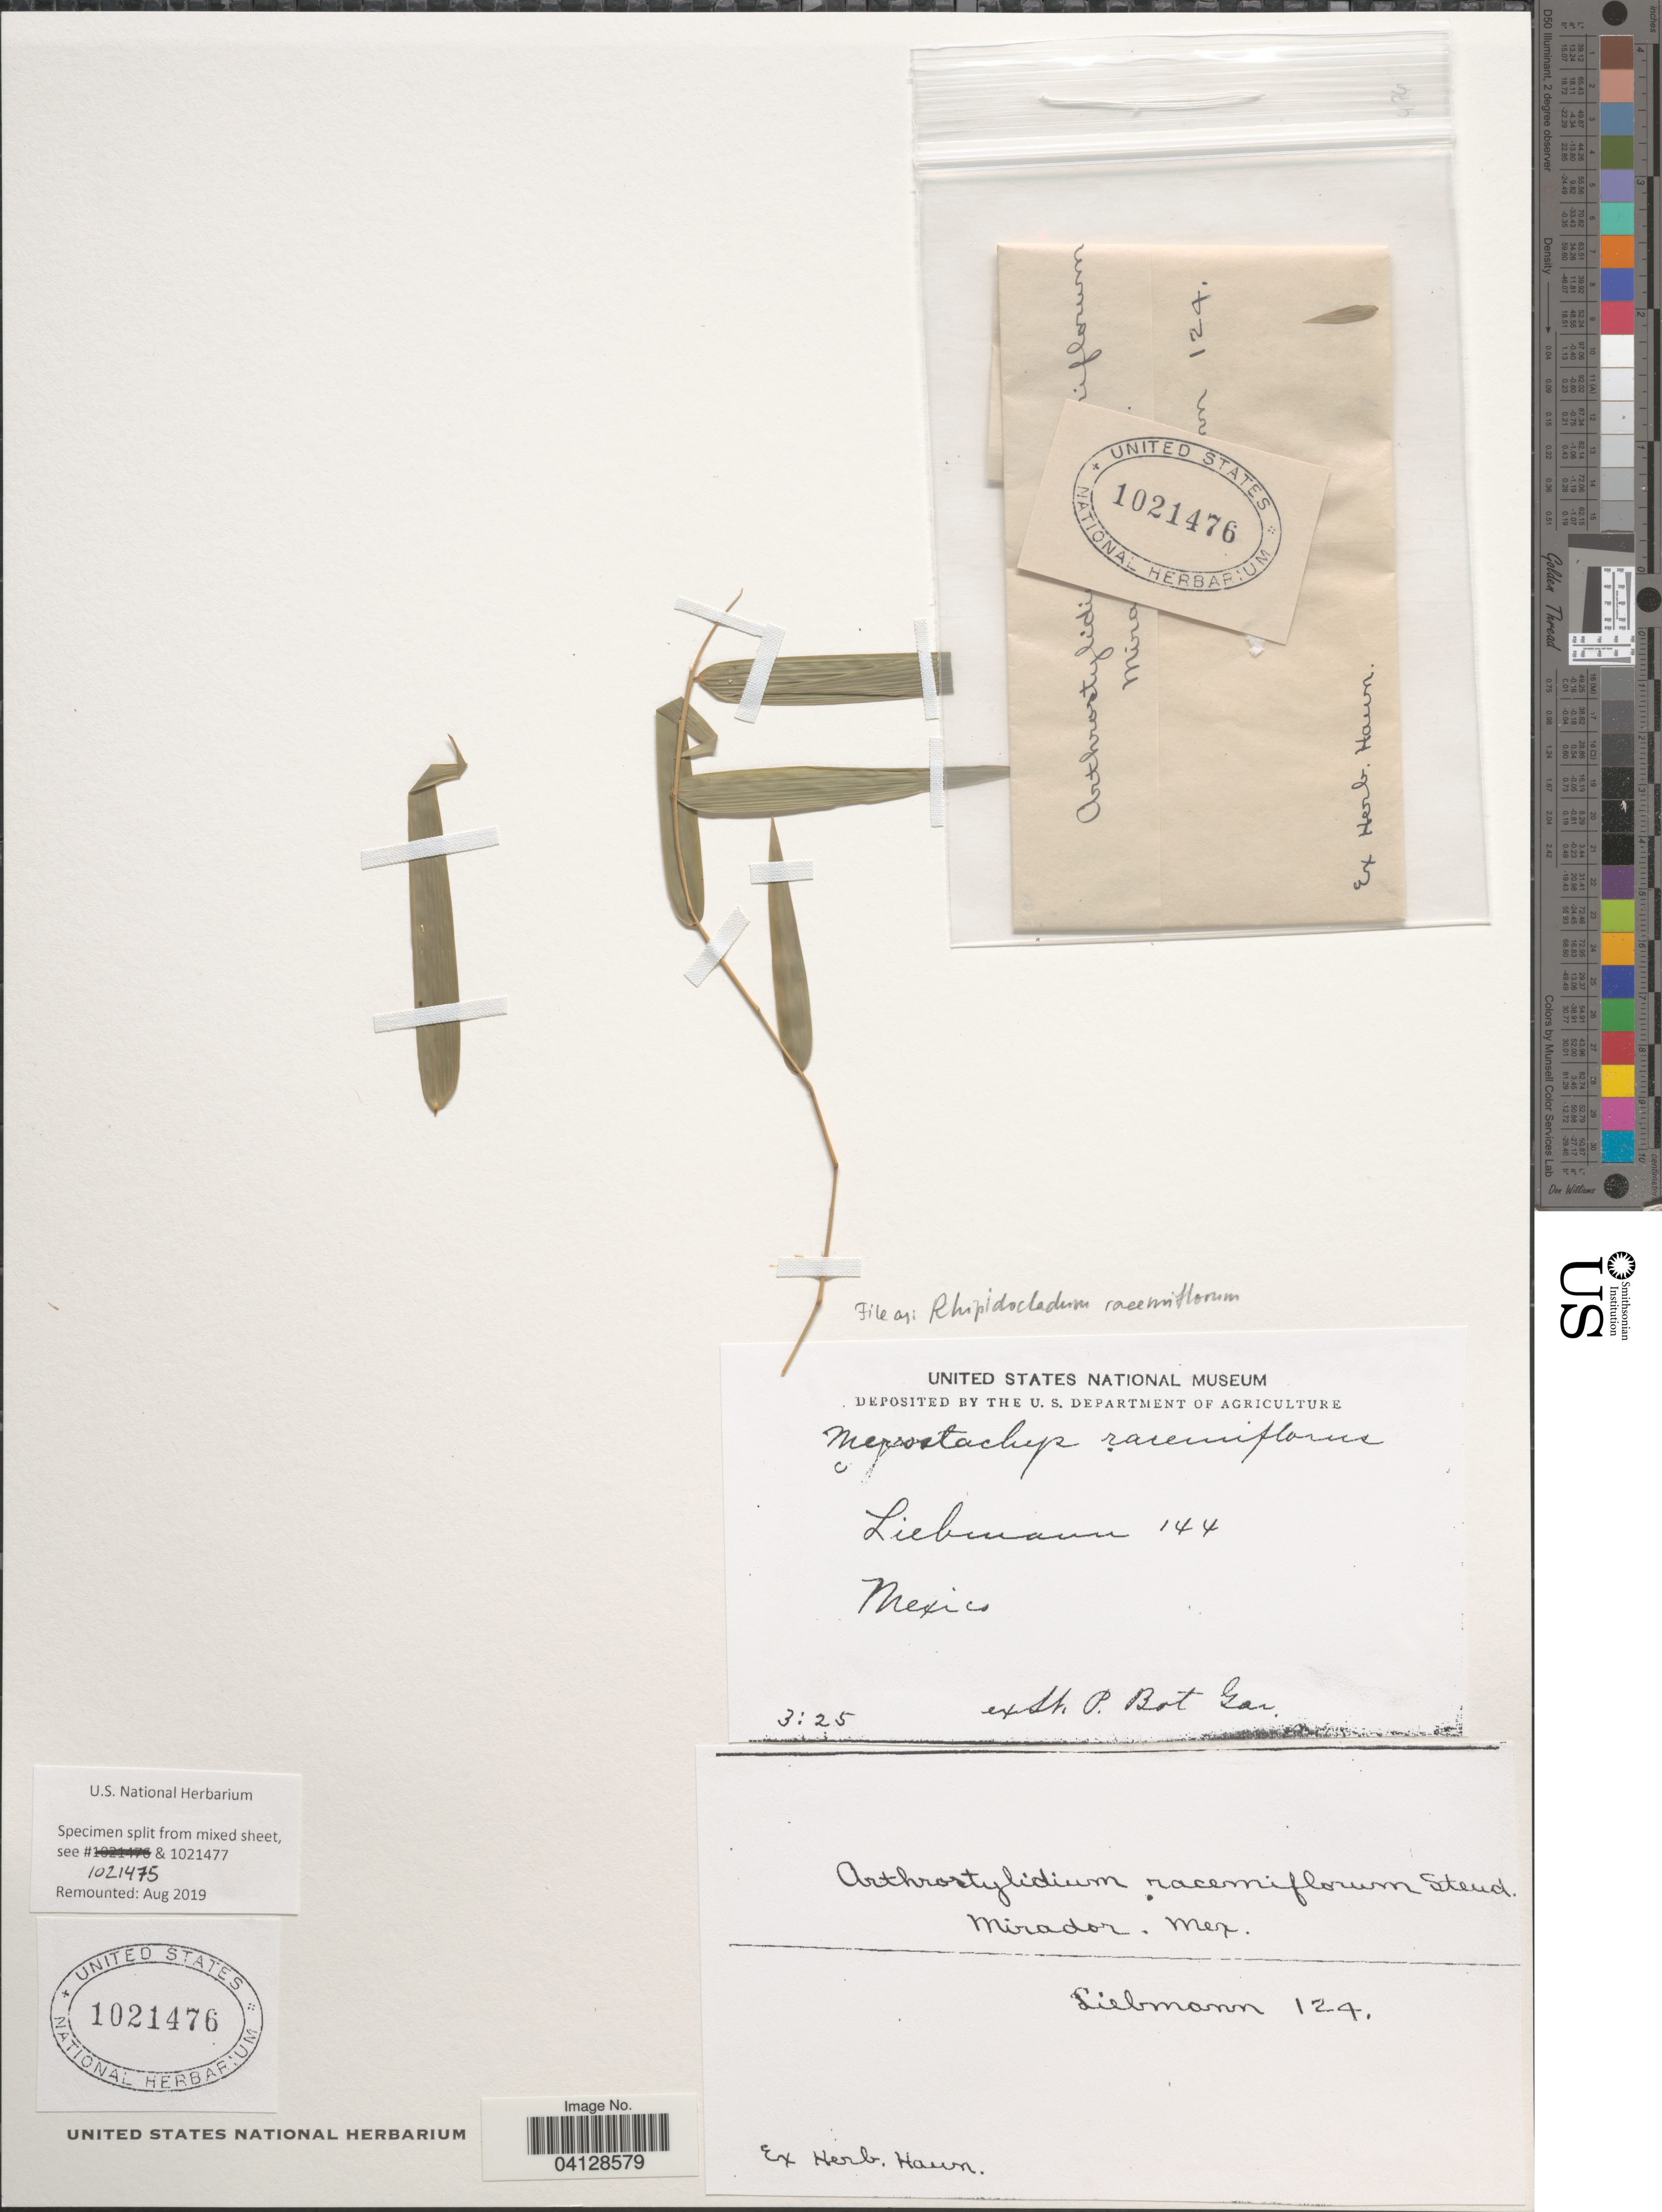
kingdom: Plantae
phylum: Tracheophyta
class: Liliopsida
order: Poales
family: Poaceae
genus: Rhipidocladum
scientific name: Rhipidocladum racemiflorum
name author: (Steud.) McClure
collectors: Liebmann, --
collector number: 144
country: Mexico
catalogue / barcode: US 1021476-2